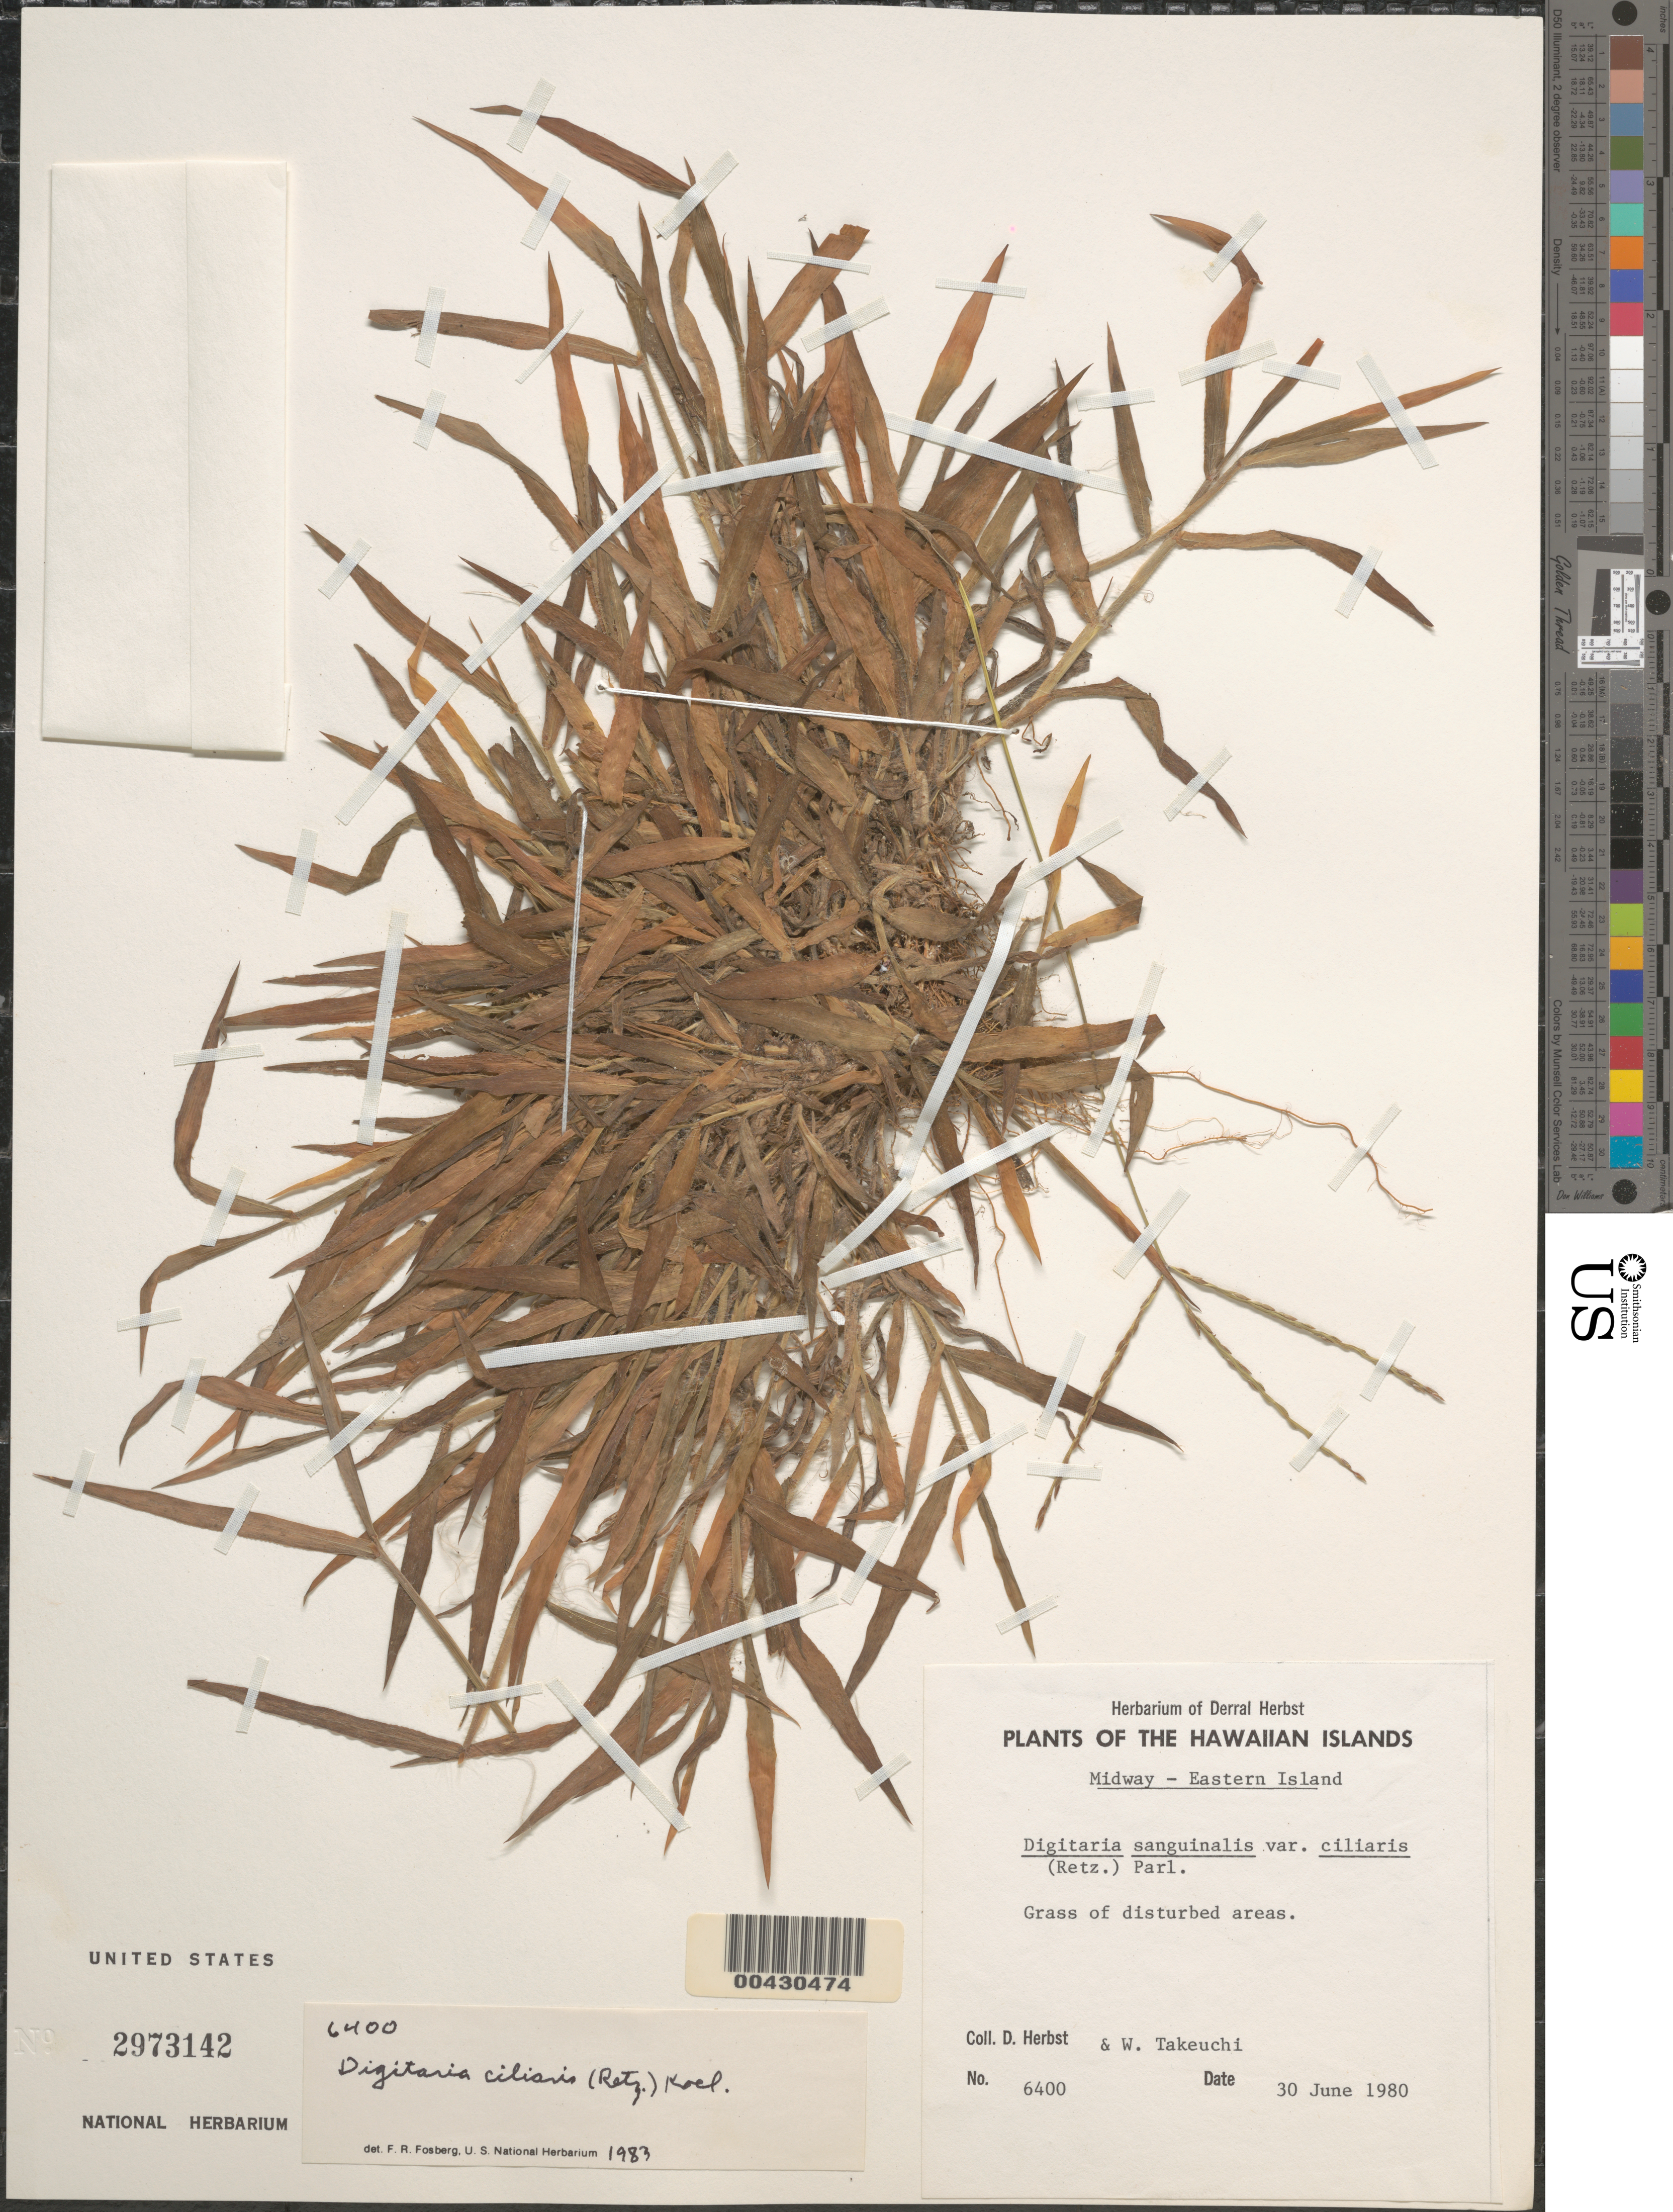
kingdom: Plantae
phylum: Tracheophyta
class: Liliopsida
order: Poales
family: Poaceae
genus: Digitaria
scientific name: Digitaria ciliaris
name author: (Retz.) Koeler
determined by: Fosberg, F. R.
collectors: D. R. Herbst & W. N. Takeuchi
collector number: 6400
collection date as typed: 30 Jun 1980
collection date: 1980-06-30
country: U.S. Administered Pacific Islands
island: Midway Atoll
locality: Eastern Islet, Midway Is.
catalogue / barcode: US 2973142